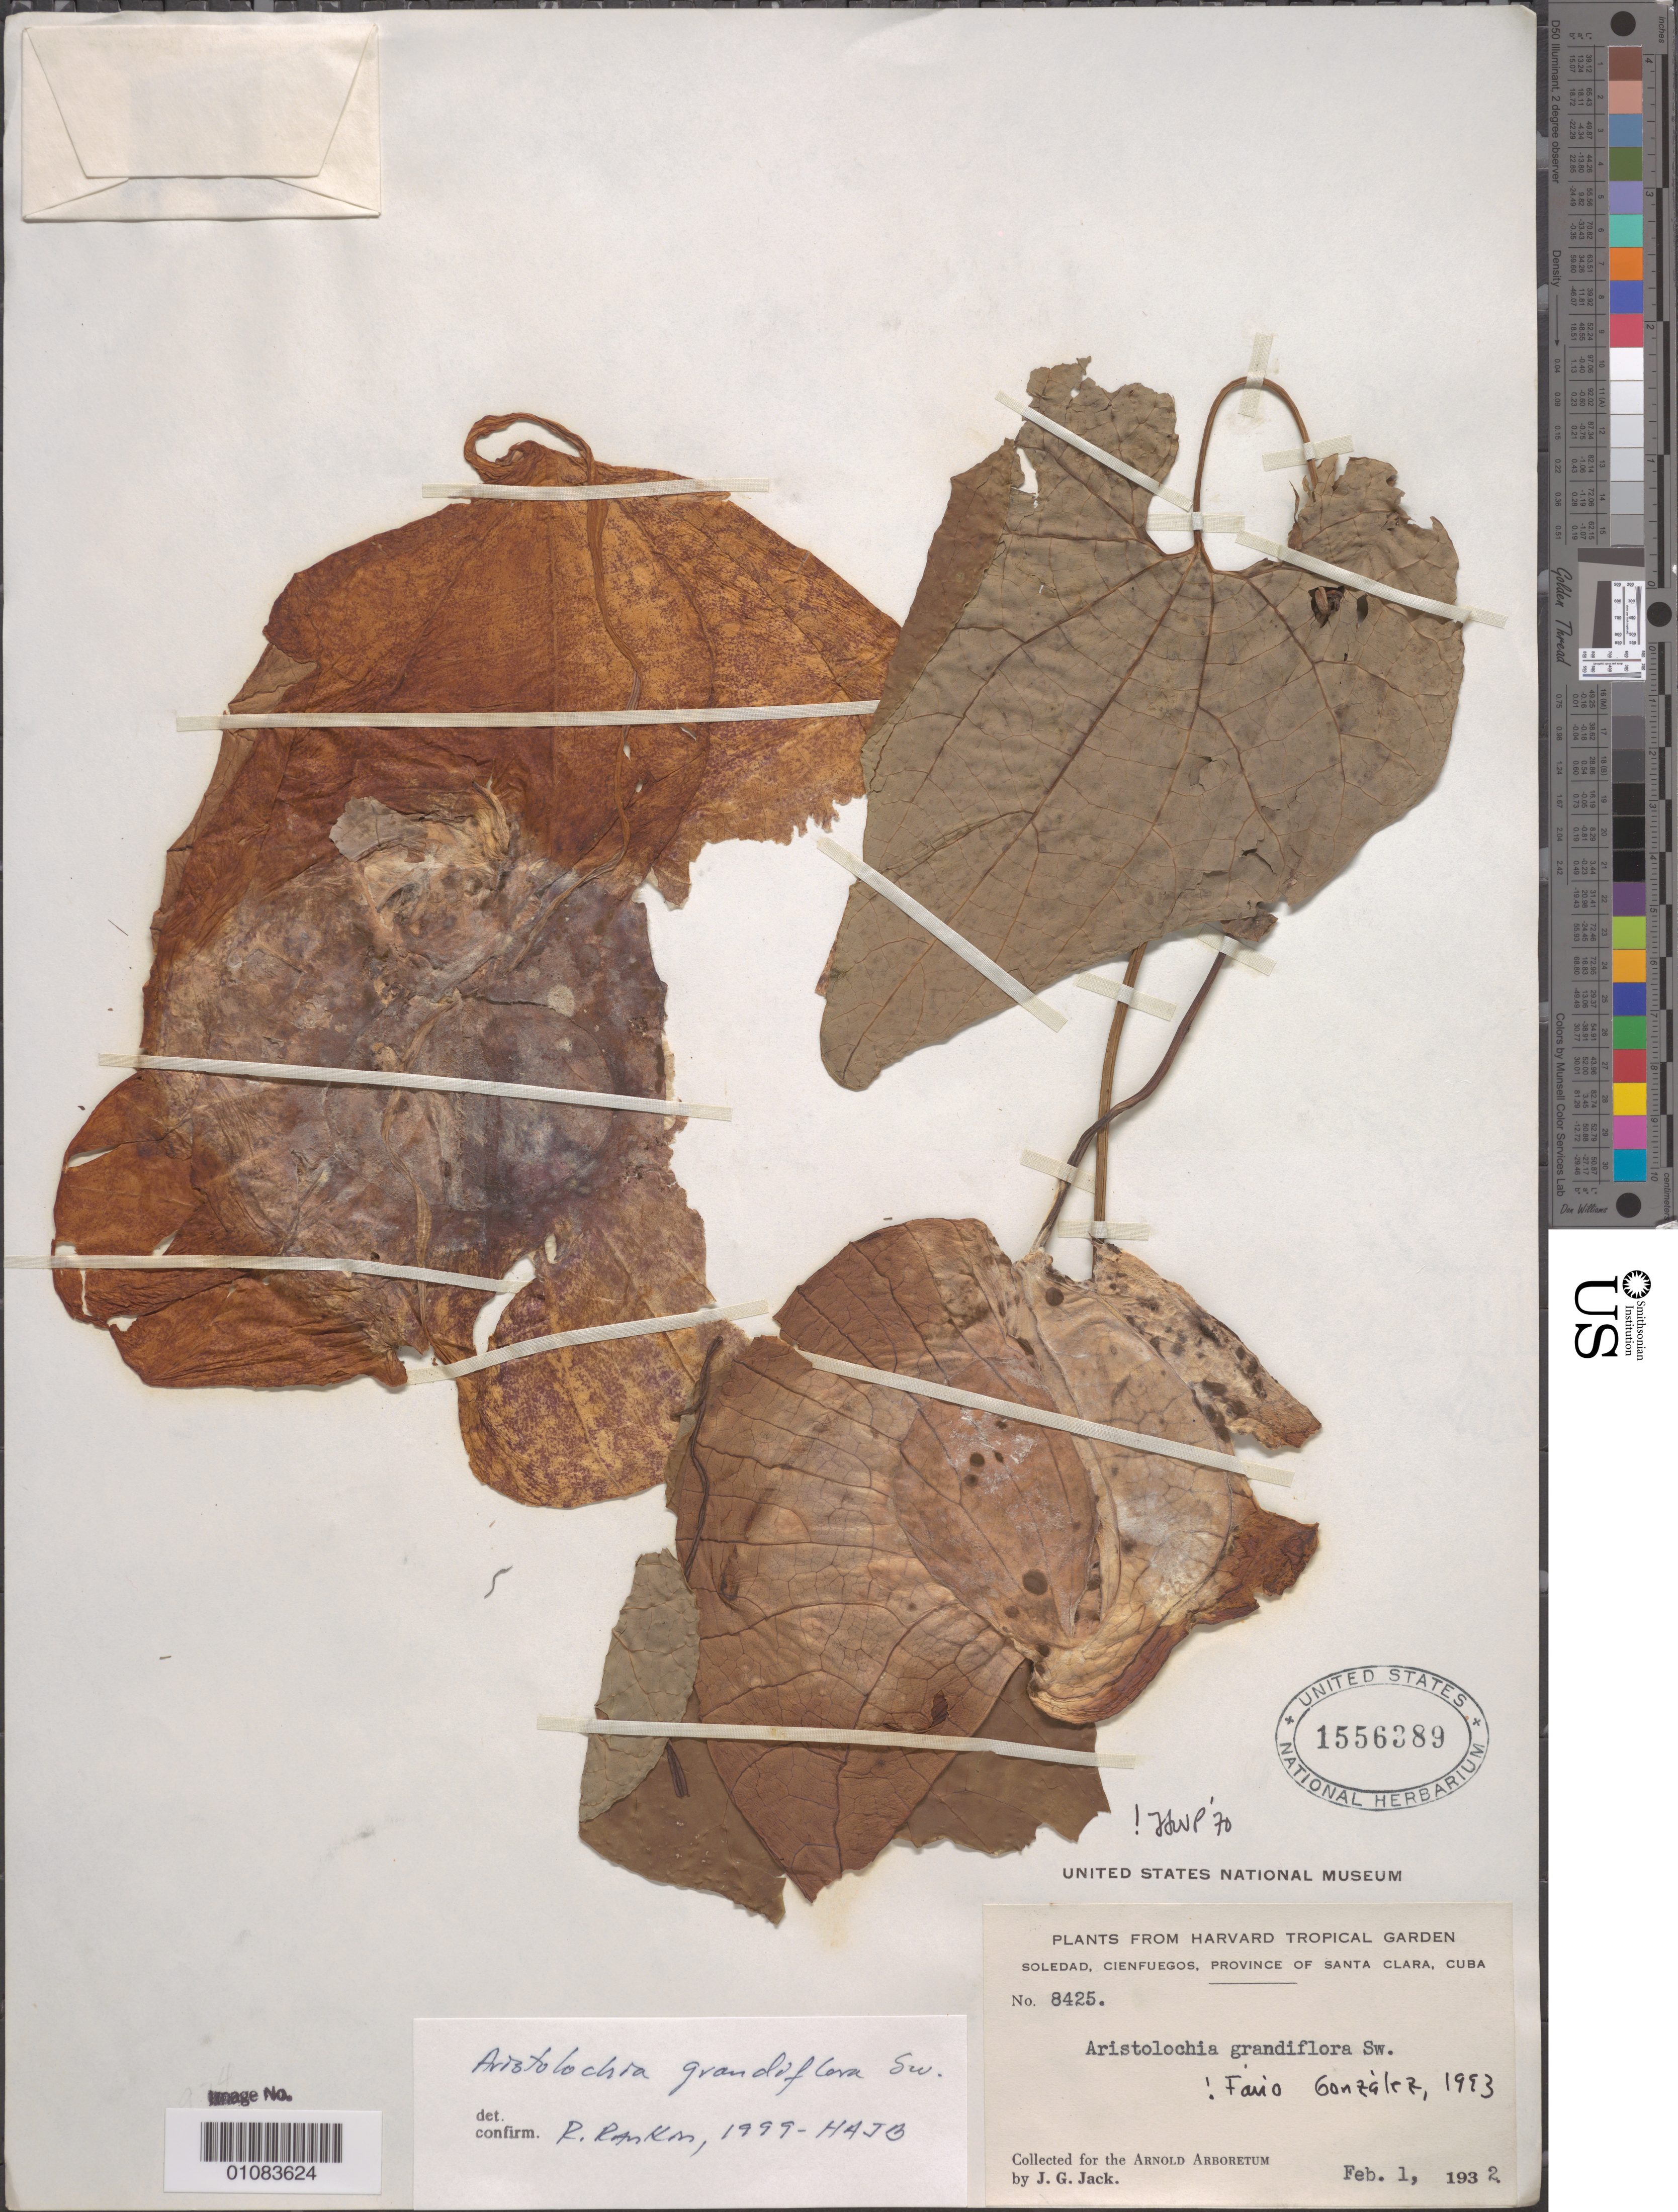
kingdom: Plantae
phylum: Tracheophyta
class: Magnoliopsida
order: Piperales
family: Aristolochiaceae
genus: Aristolochia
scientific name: Aristolochia grandiflora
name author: Sw.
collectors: J. G. Jack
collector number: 8425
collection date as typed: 01 Feb 1932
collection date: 1932-02-01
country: Cuba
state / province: Cienfuegos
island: Cuba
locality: Province of Santa Clara, Cienfuegos, Soledad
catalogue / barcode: US 1556389